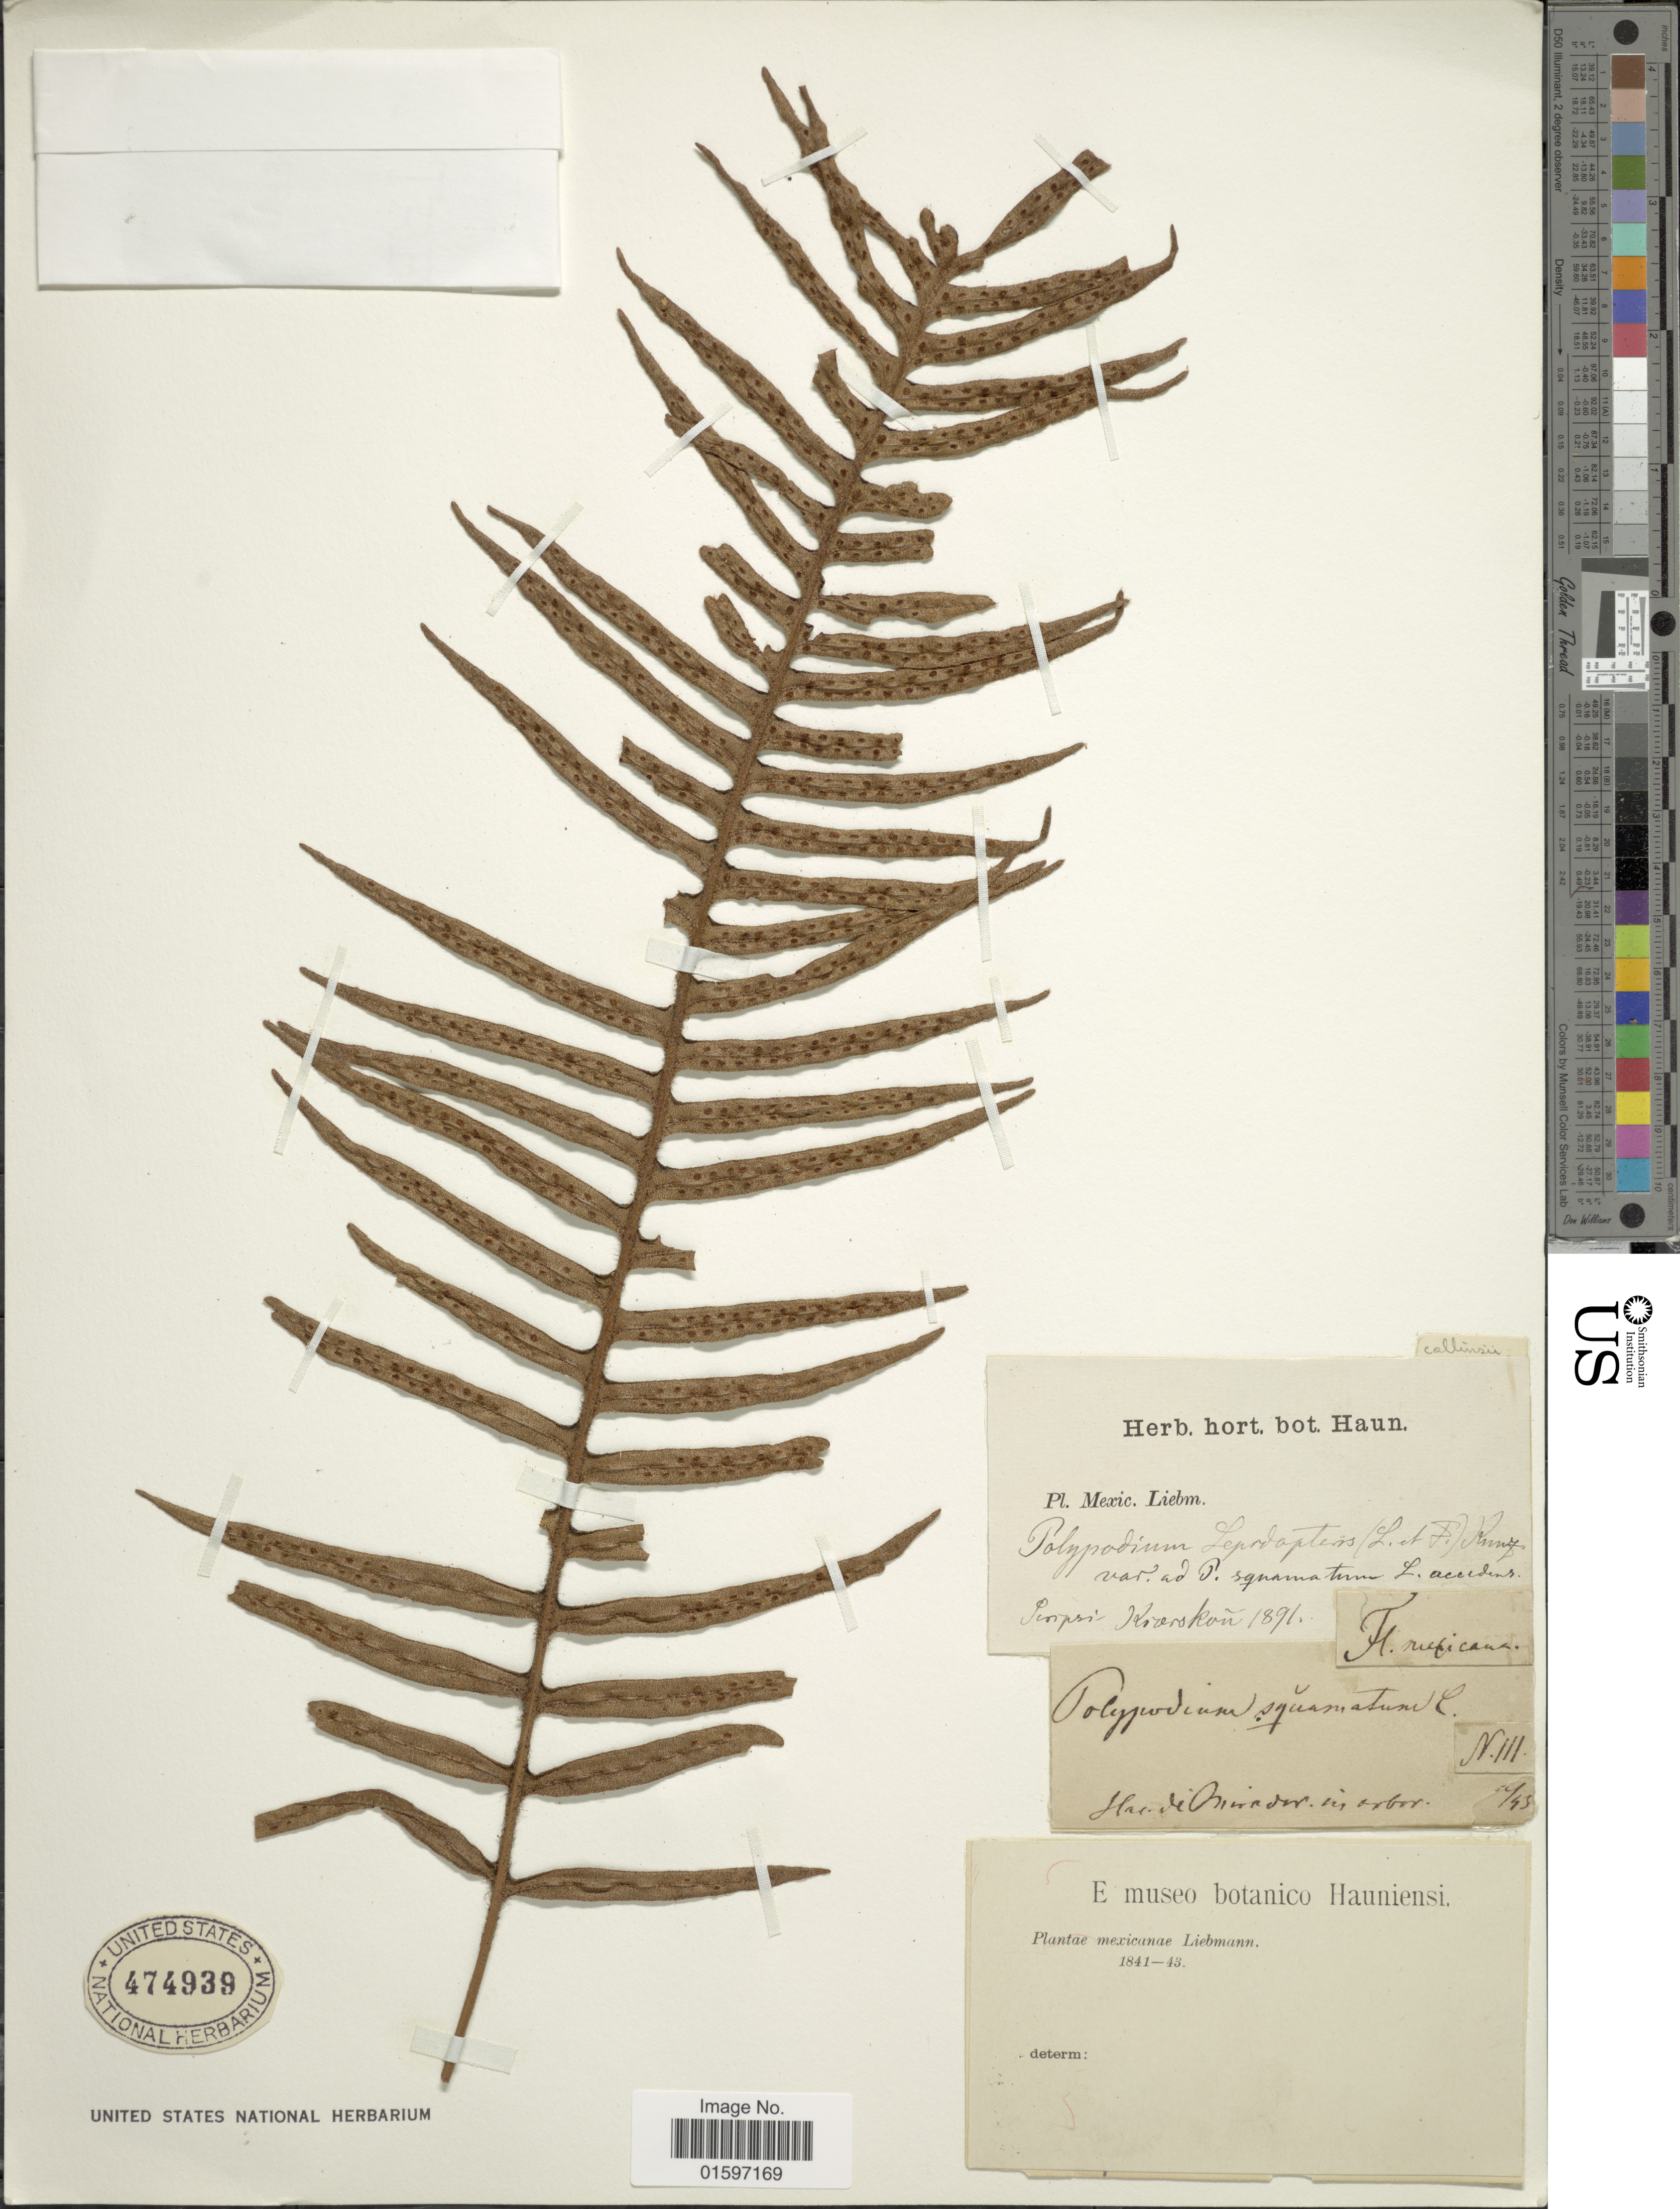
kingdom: Plantae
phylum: Tracheophyta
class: Polypodiopsida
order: Polypodiales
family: Polypodiaceae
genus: Pleopeltis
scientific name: Pleopeltis collinsii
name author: (Maxon)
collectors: Liebmann, --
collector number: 1891?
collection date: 1843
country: Mexico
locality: Hac. de Mirador.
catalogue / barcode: US 474939